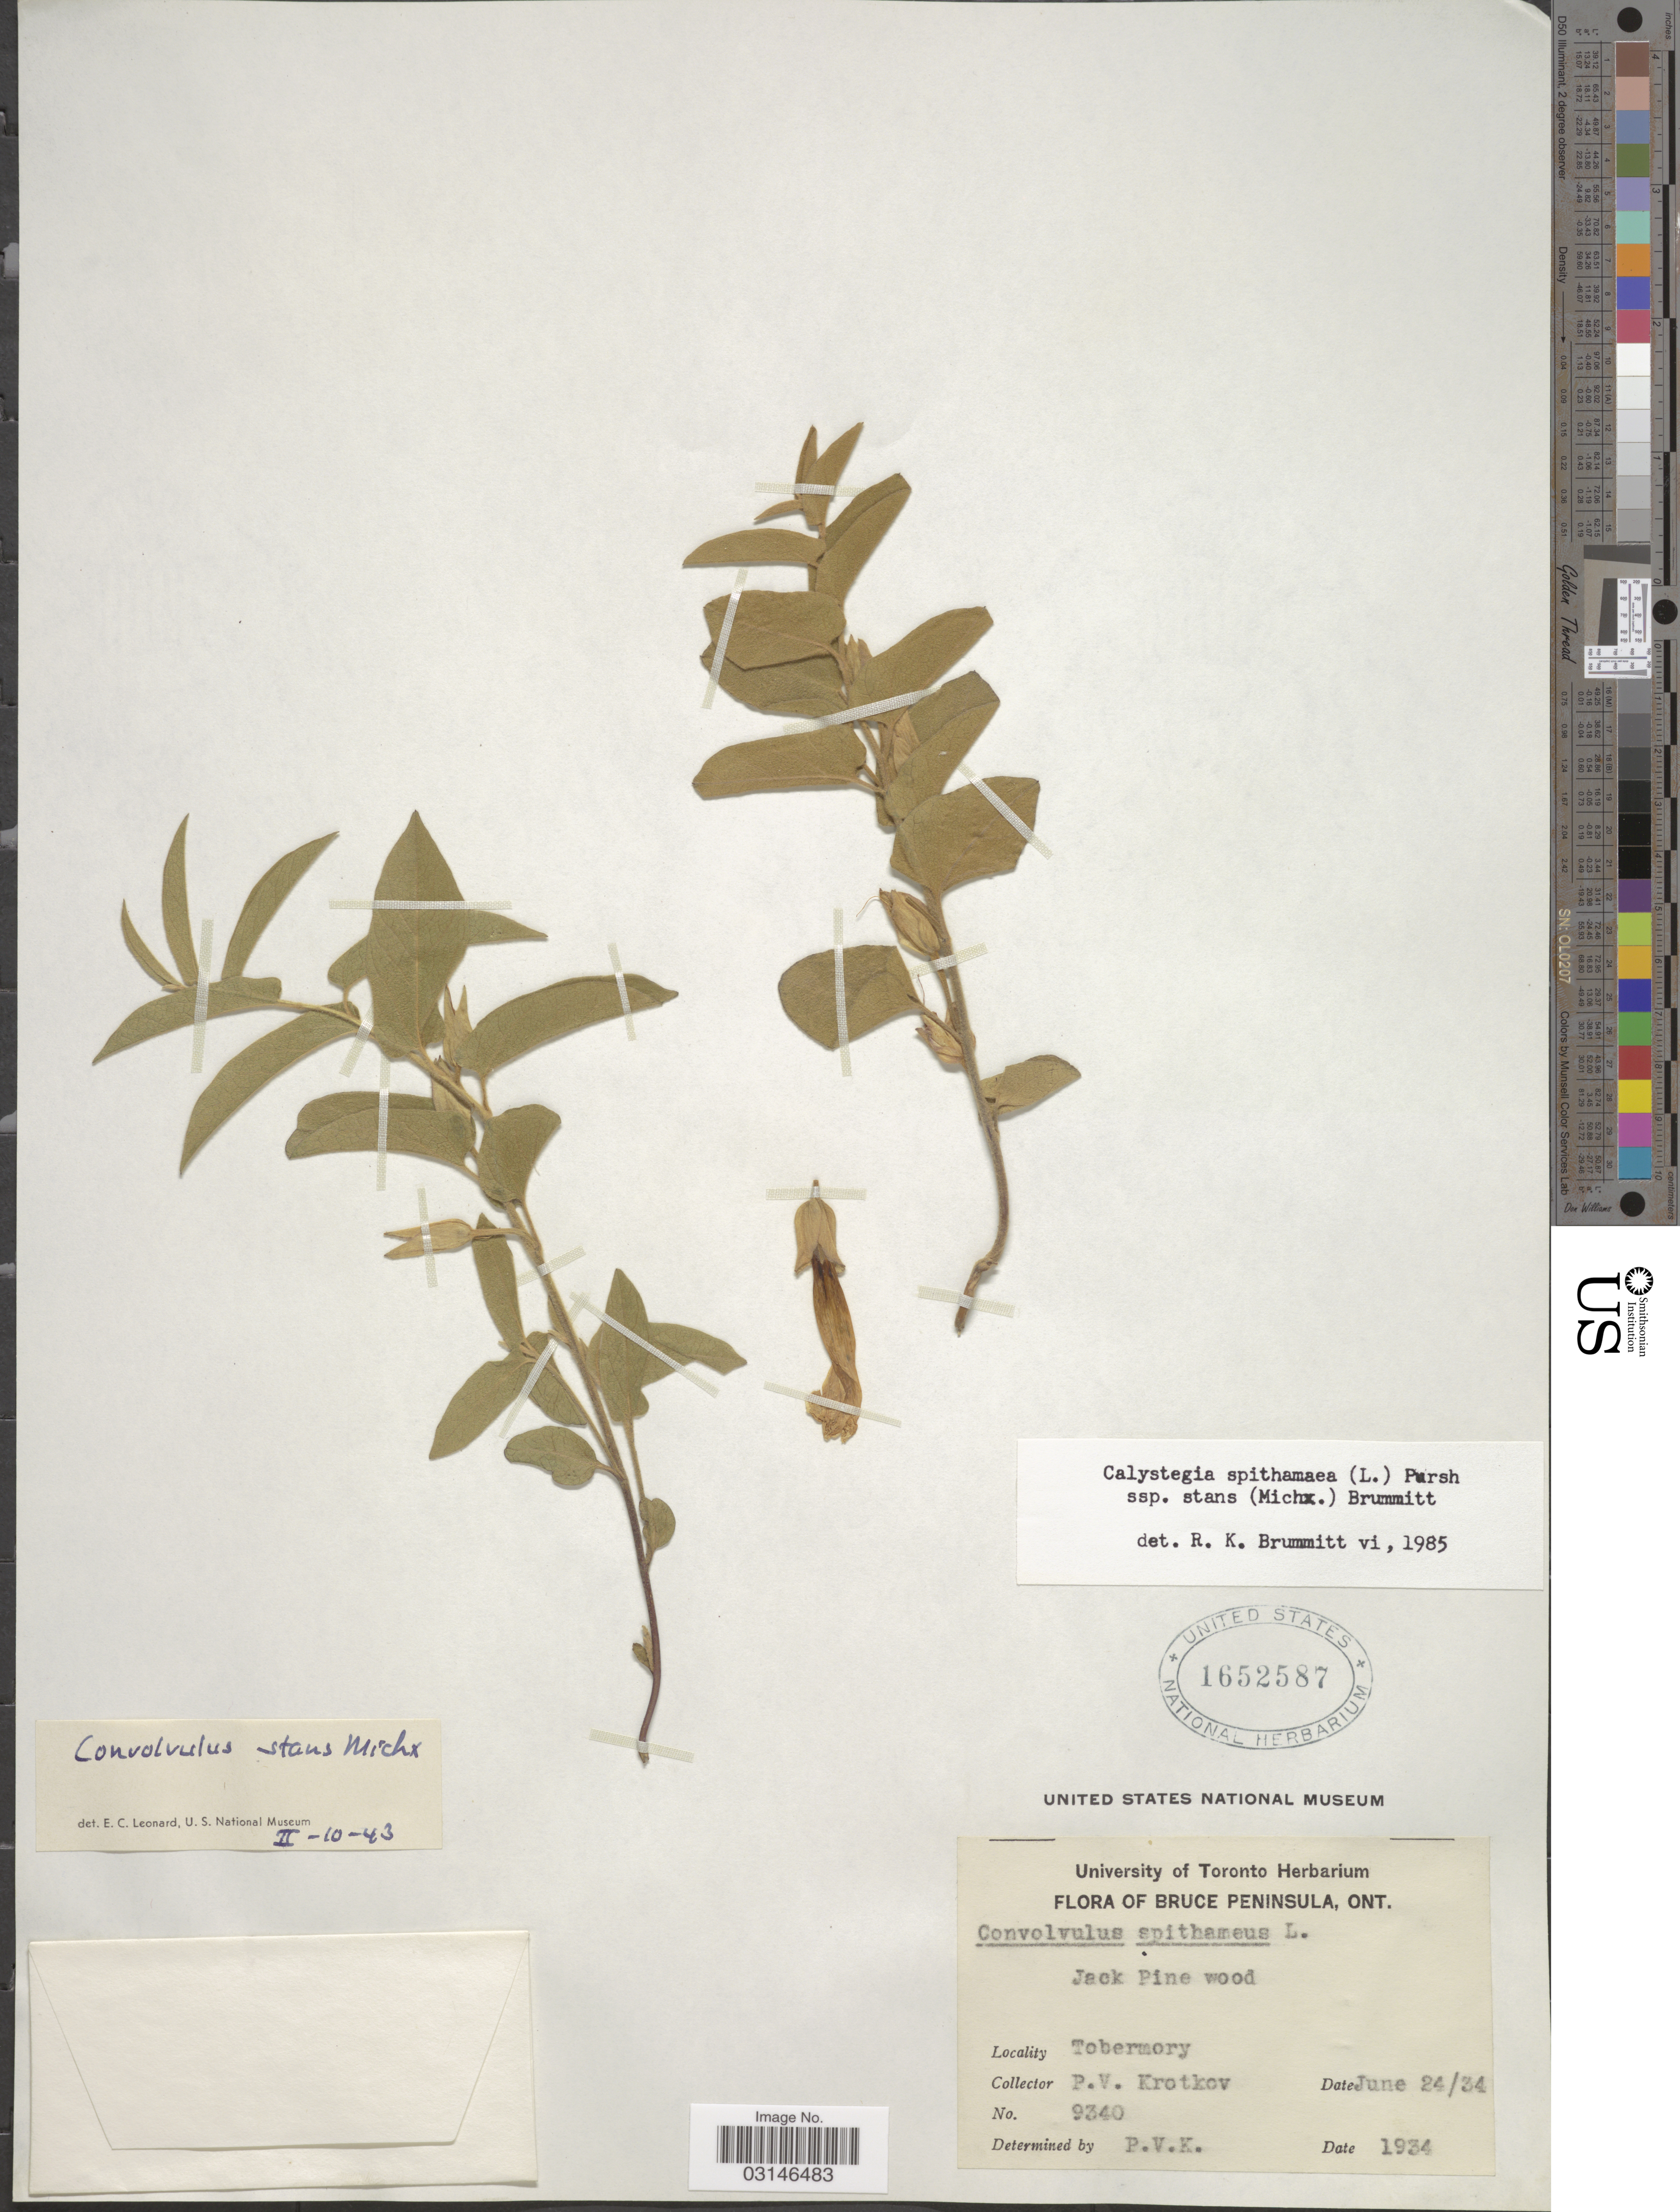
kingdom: Plantae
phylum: Tracheophyta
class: Magnoliopsida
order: Solanales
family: Convolvulaceae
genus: Calystegia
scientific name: Calystegia spithamaea subsp. stans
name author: (Michx.) Brummitt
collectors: P. V. Krotkov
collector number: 9340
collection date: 1934-06-24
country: Canada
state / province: Ontario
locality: Bruce Peninsula, Tobermory, Jack Pine wood.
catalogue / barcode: US 1652587